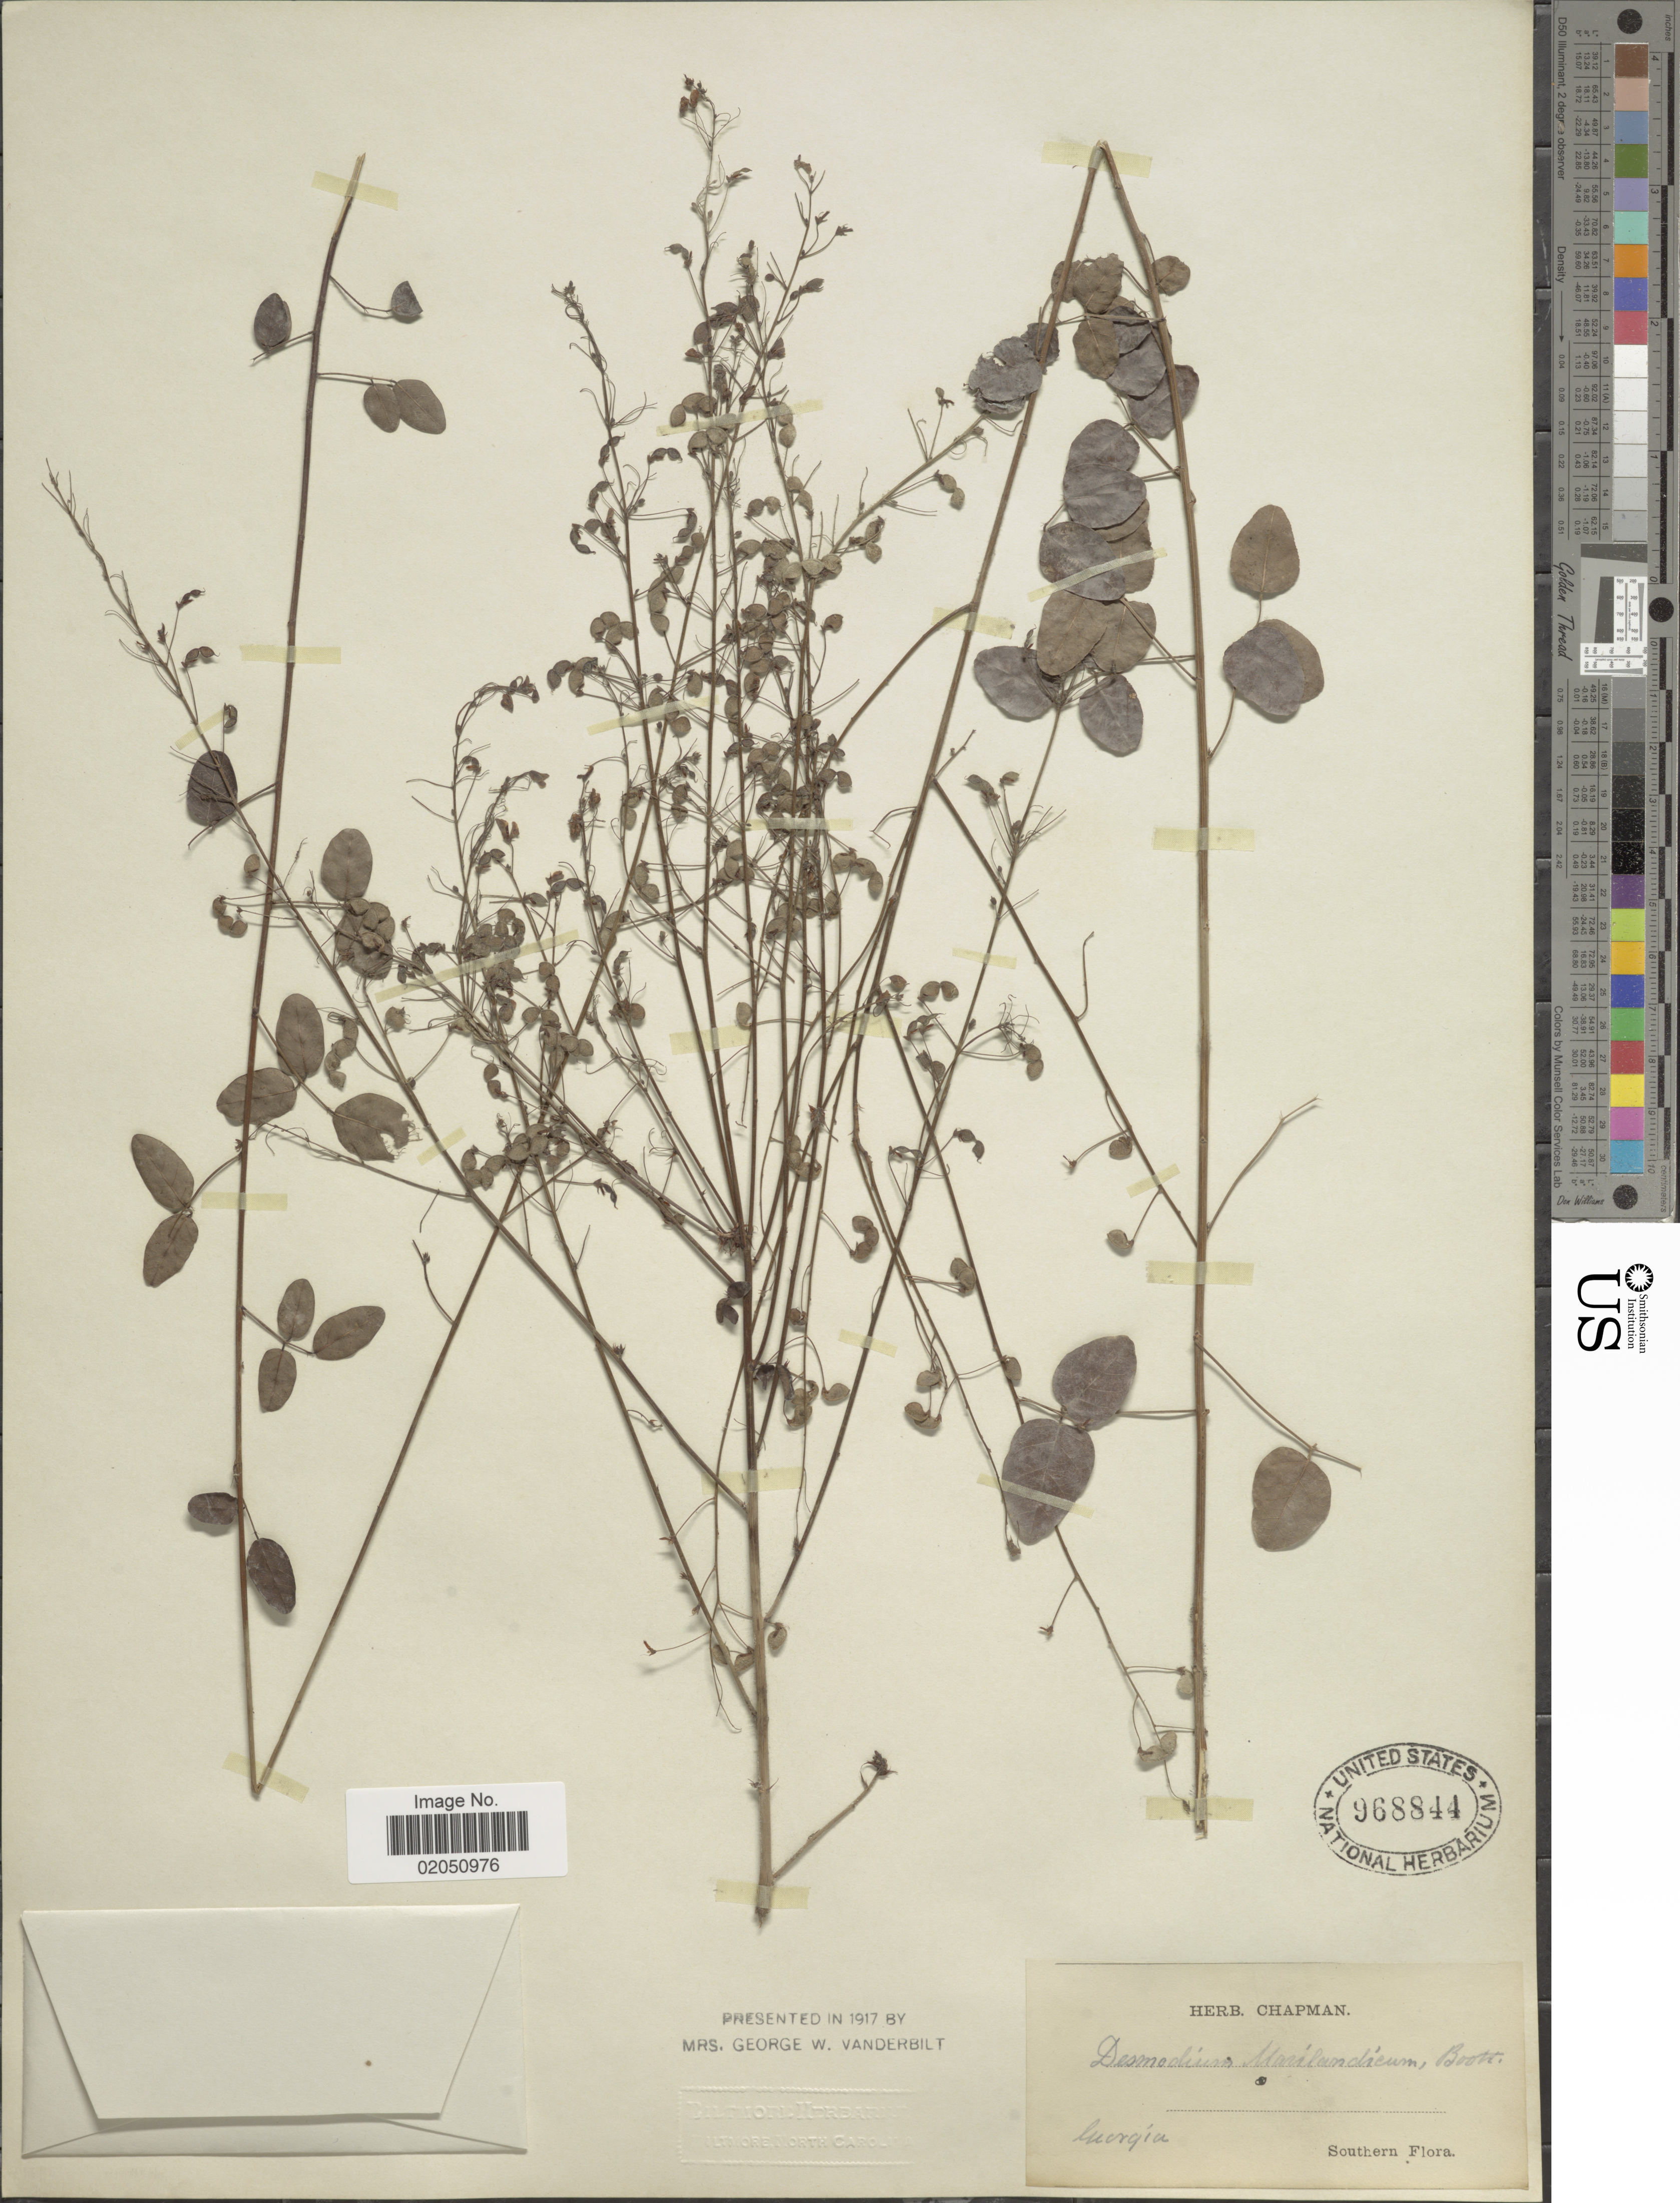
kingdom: Plantae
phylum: Tracheophyta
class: Magnoliopsida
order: Fabales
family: Fabaceae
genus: Desmodium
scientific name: Desmodium marilandicum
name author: Darl.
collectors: ex herb. Chapman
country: United States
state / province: Georgia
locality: Southern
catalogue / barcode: US 968844